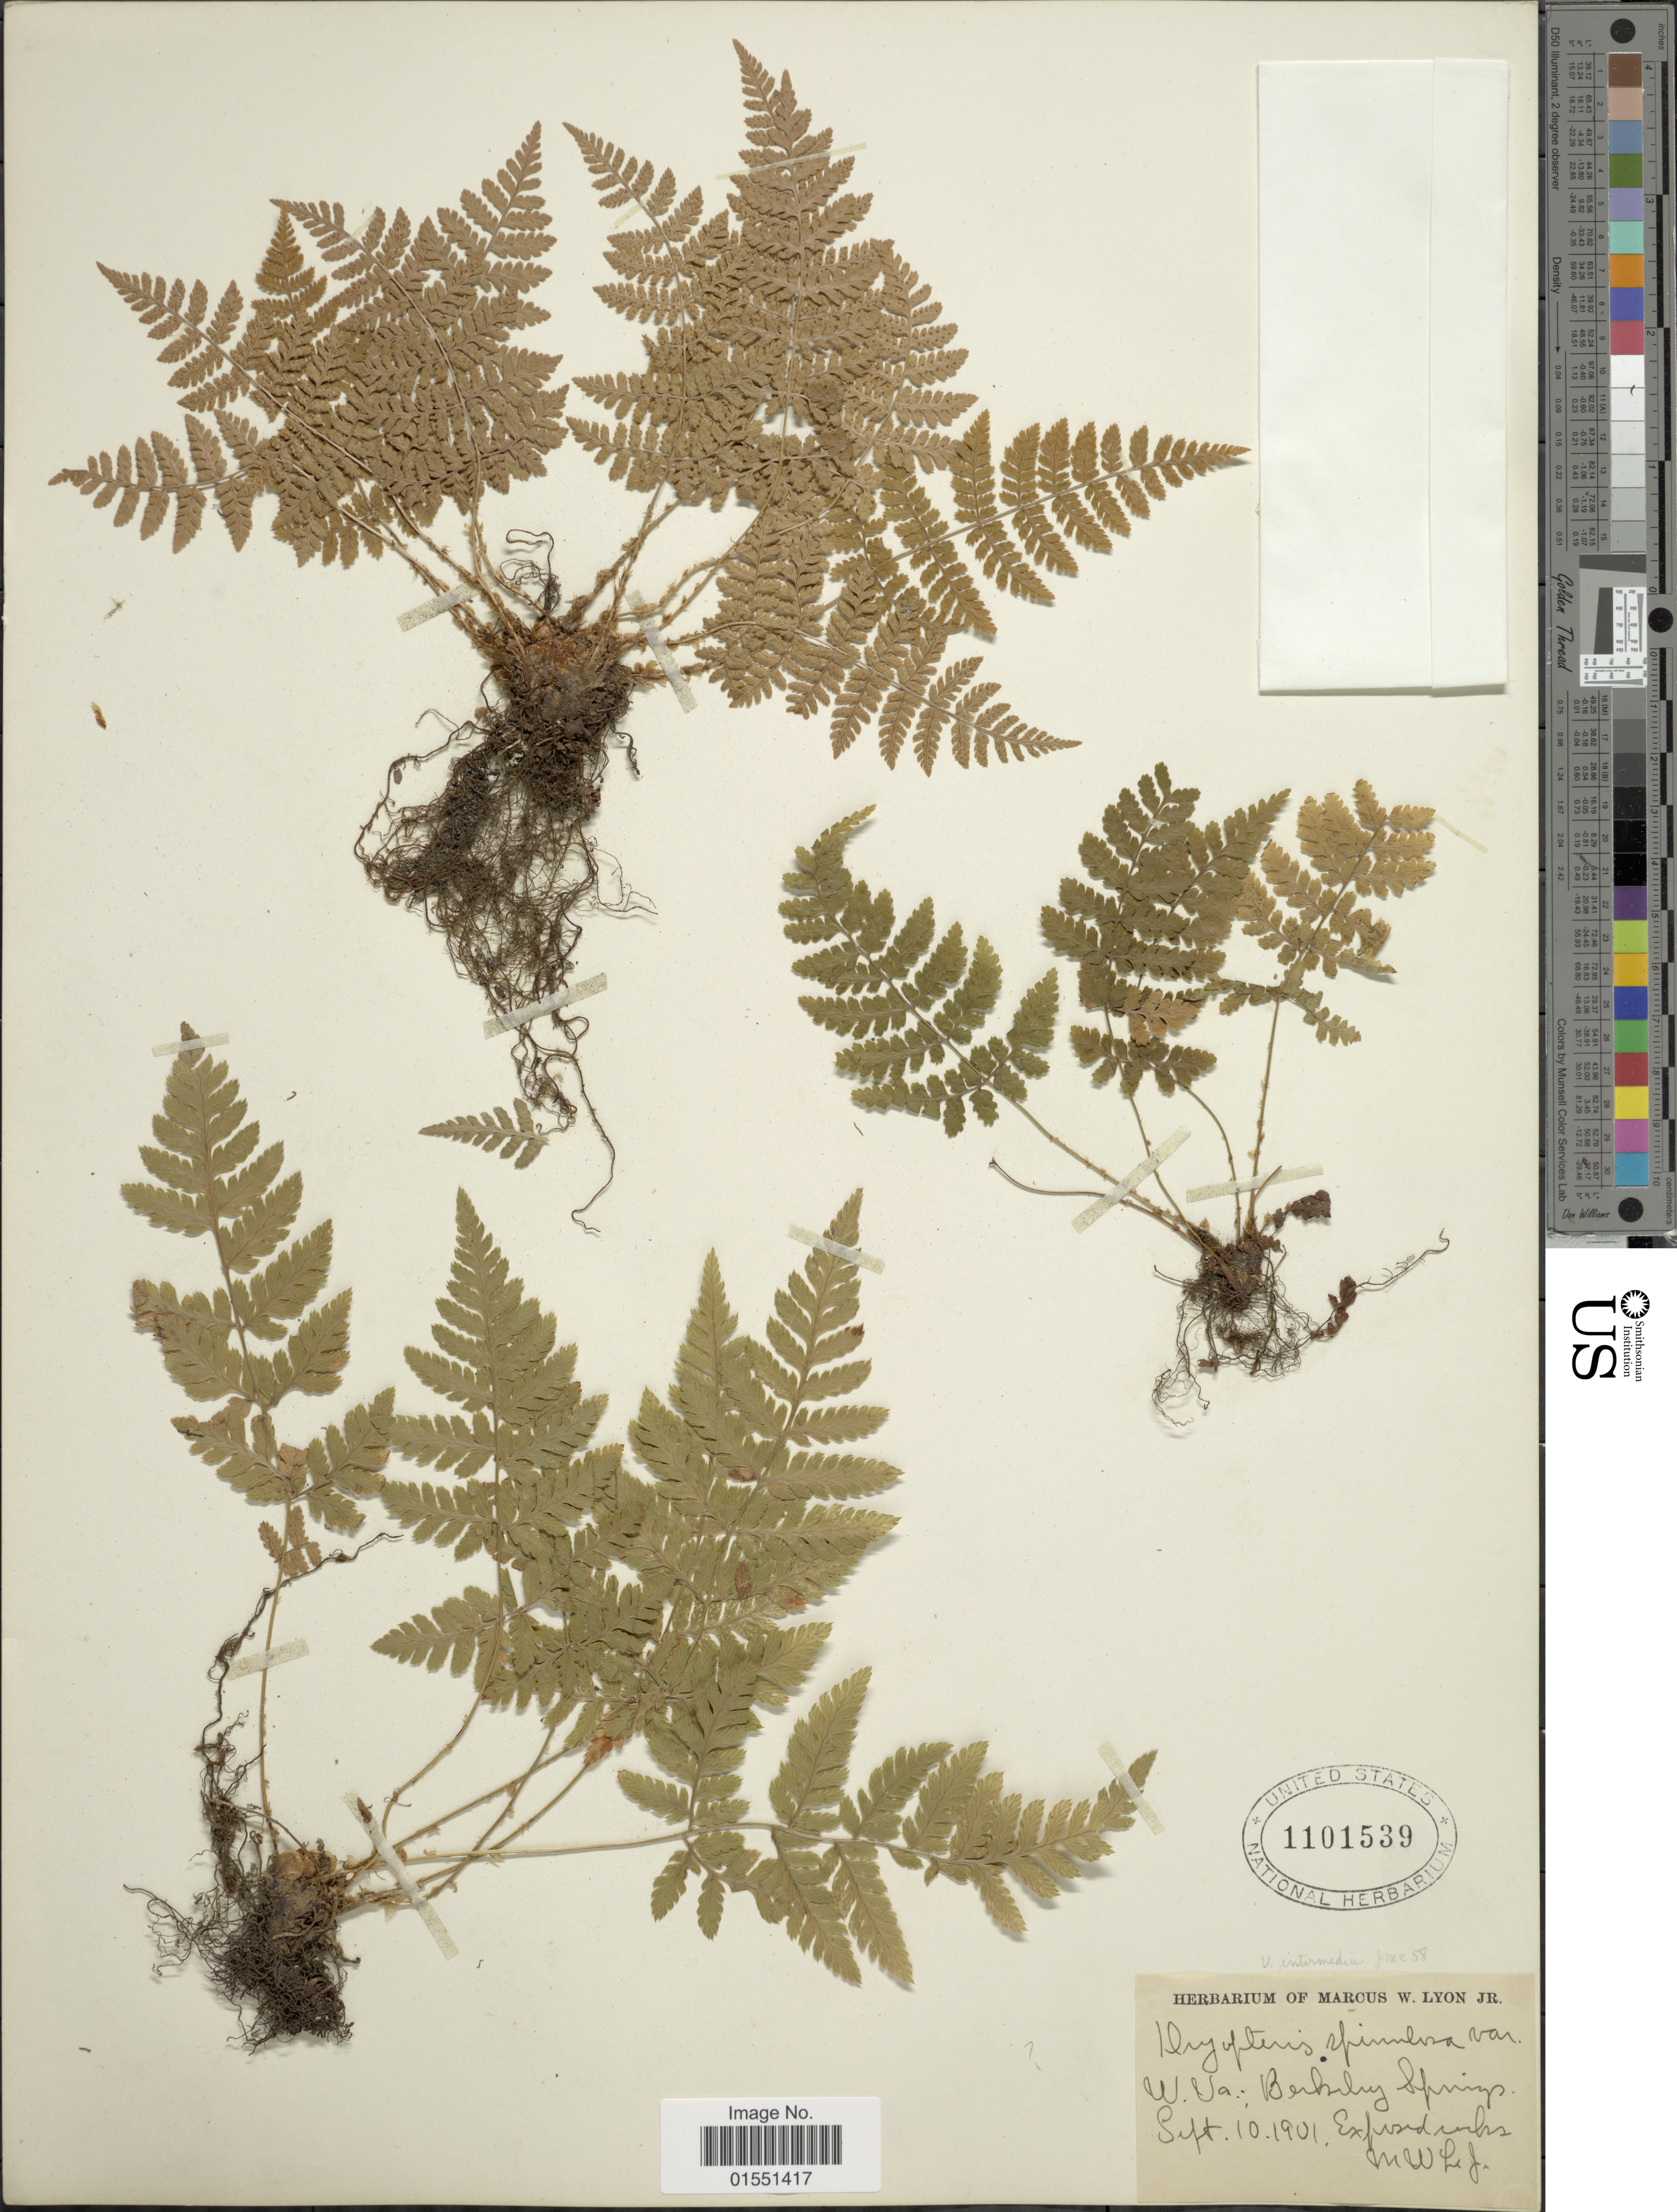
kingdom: Plantae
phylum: Tracheophyta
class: Polypodiopsida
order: Polypodiales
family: Dryopteridaceae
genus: Dryopteris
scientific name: Dryopteris intermedia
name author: (Muhl.) A. Gray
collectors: M. W. Lyon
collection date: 1901-09-10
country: United States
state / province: West Virginia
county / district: Morgan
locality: Berkley Springs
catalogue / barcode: US 1101539